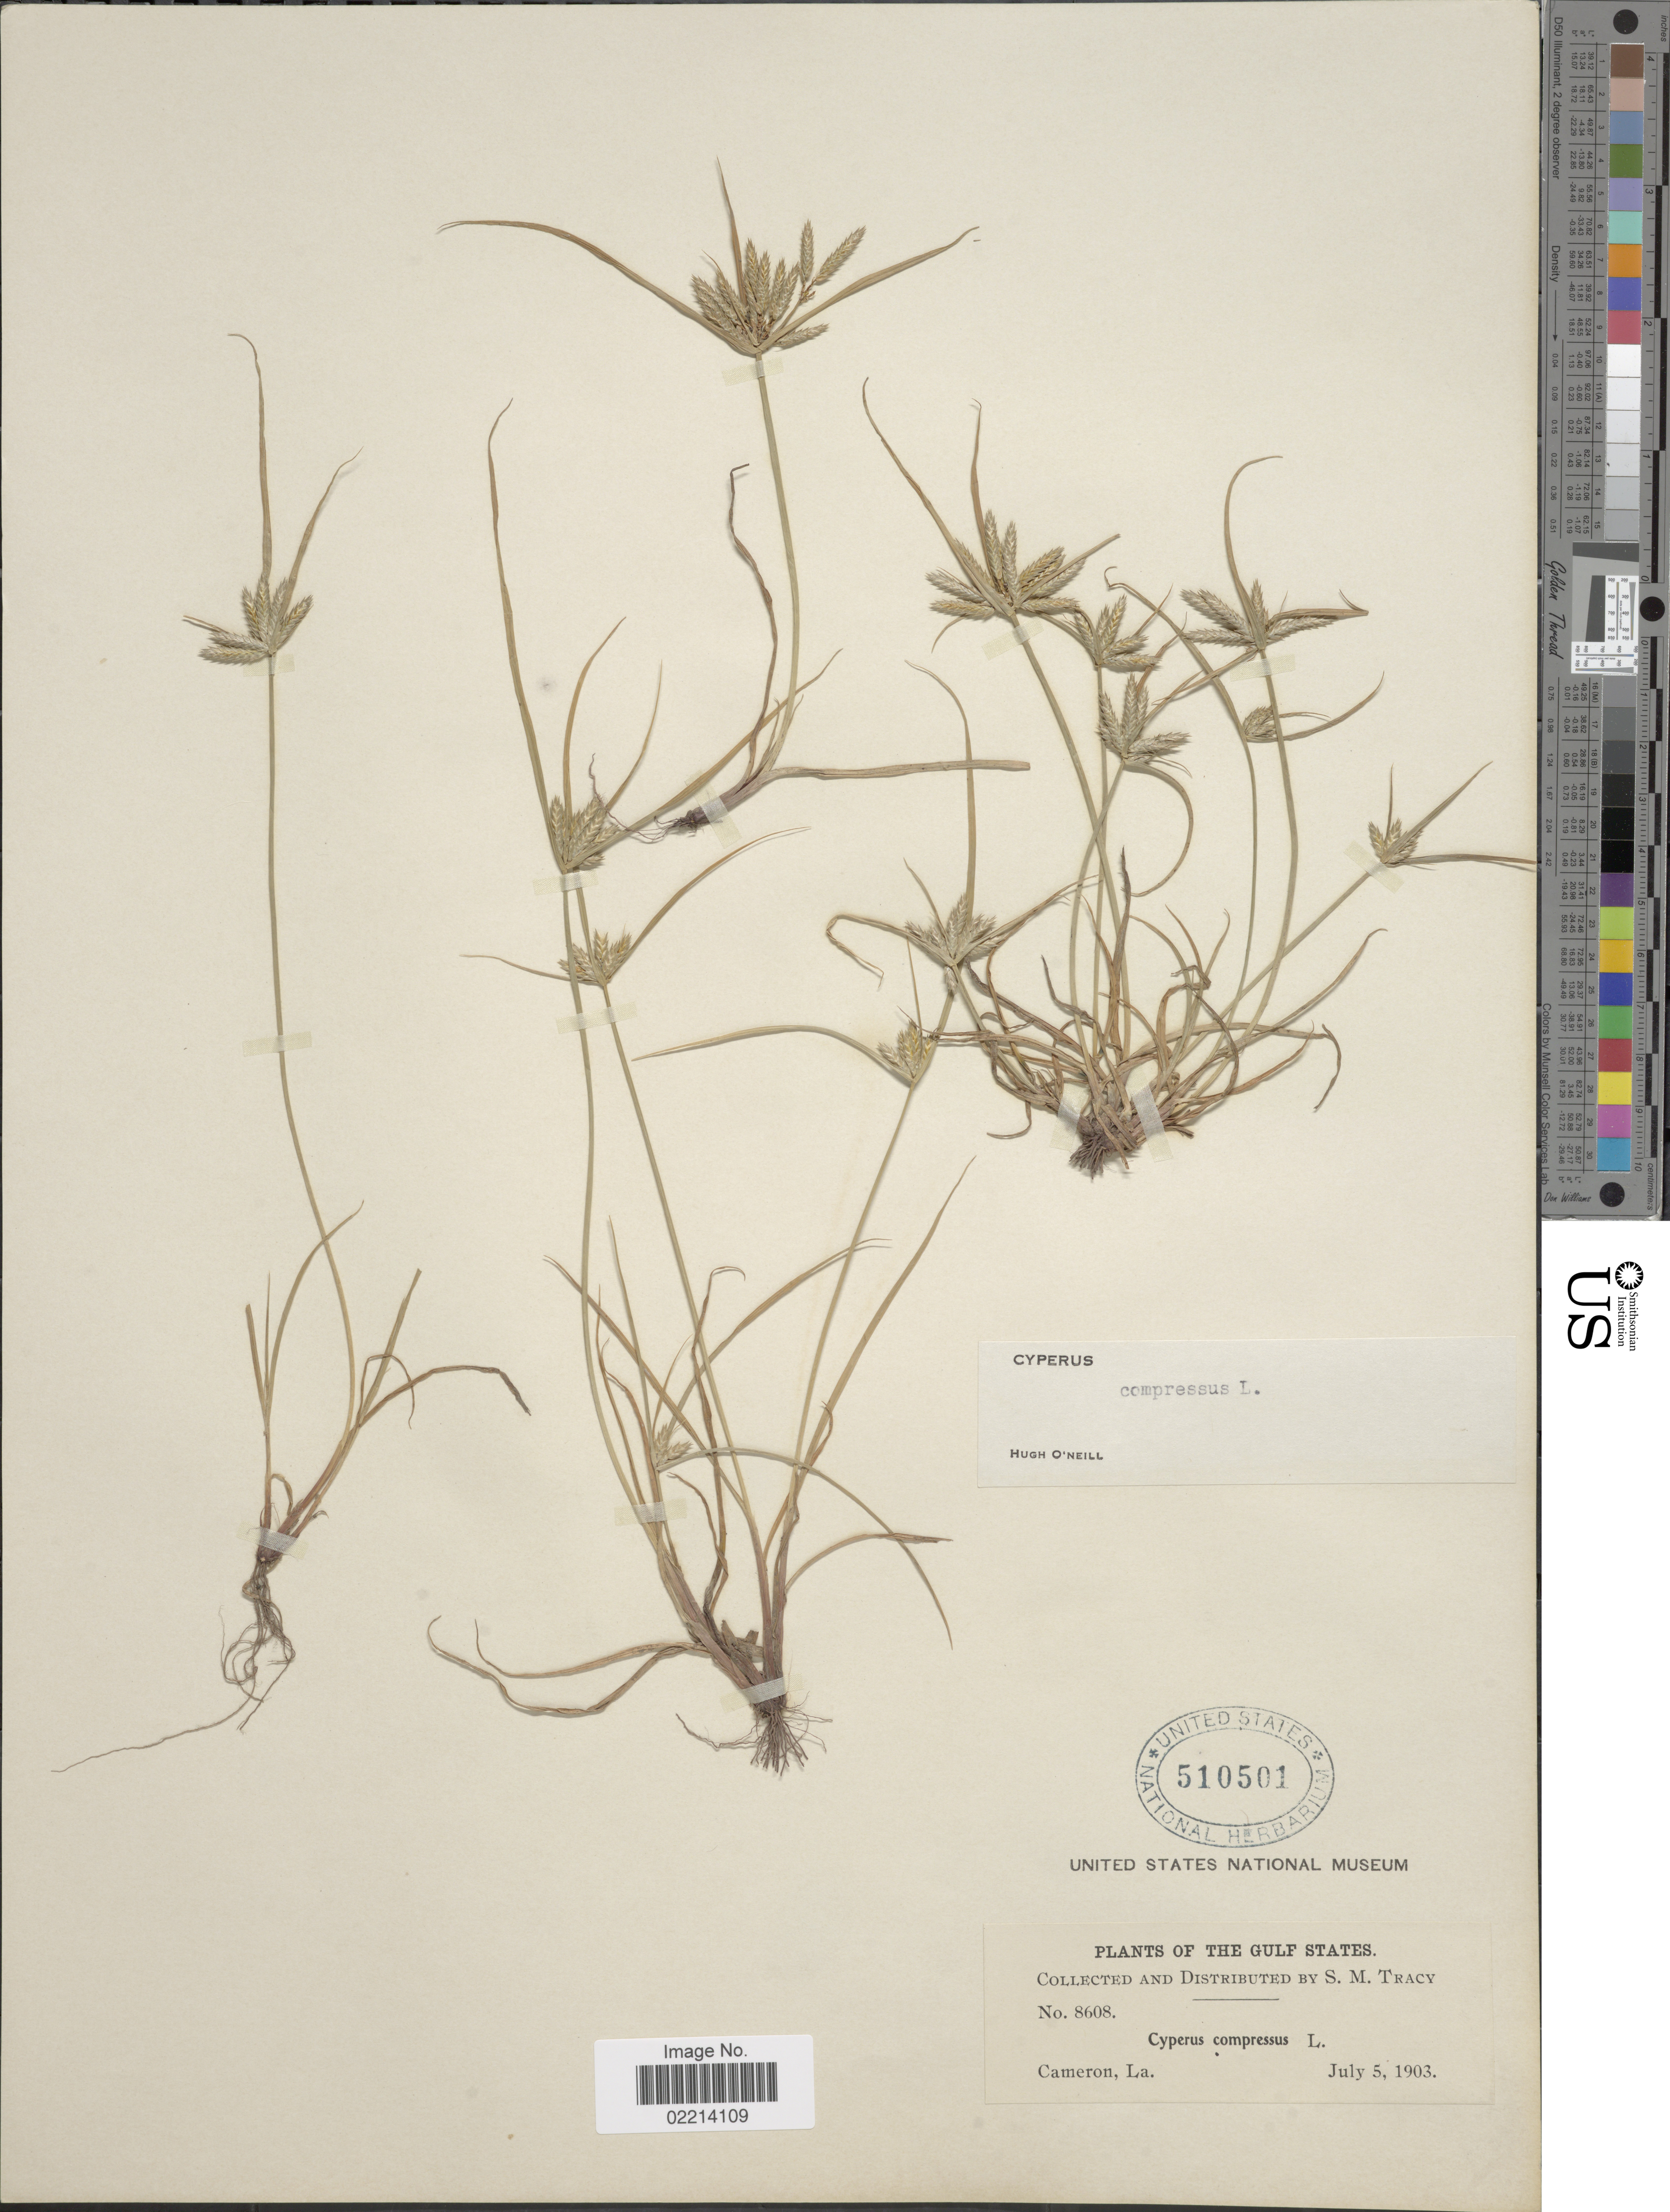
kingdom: Plantae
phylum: Tracheophyta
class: Liliopsida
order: Poales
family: Cyperaceae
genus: Cyperus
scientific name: Cyperus compressus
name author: L.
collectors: S. M. Tracy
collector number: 8608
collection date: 1903-07-05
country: United States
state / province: Louisiana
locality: Gulf States, Cameron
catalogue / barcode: US 510501